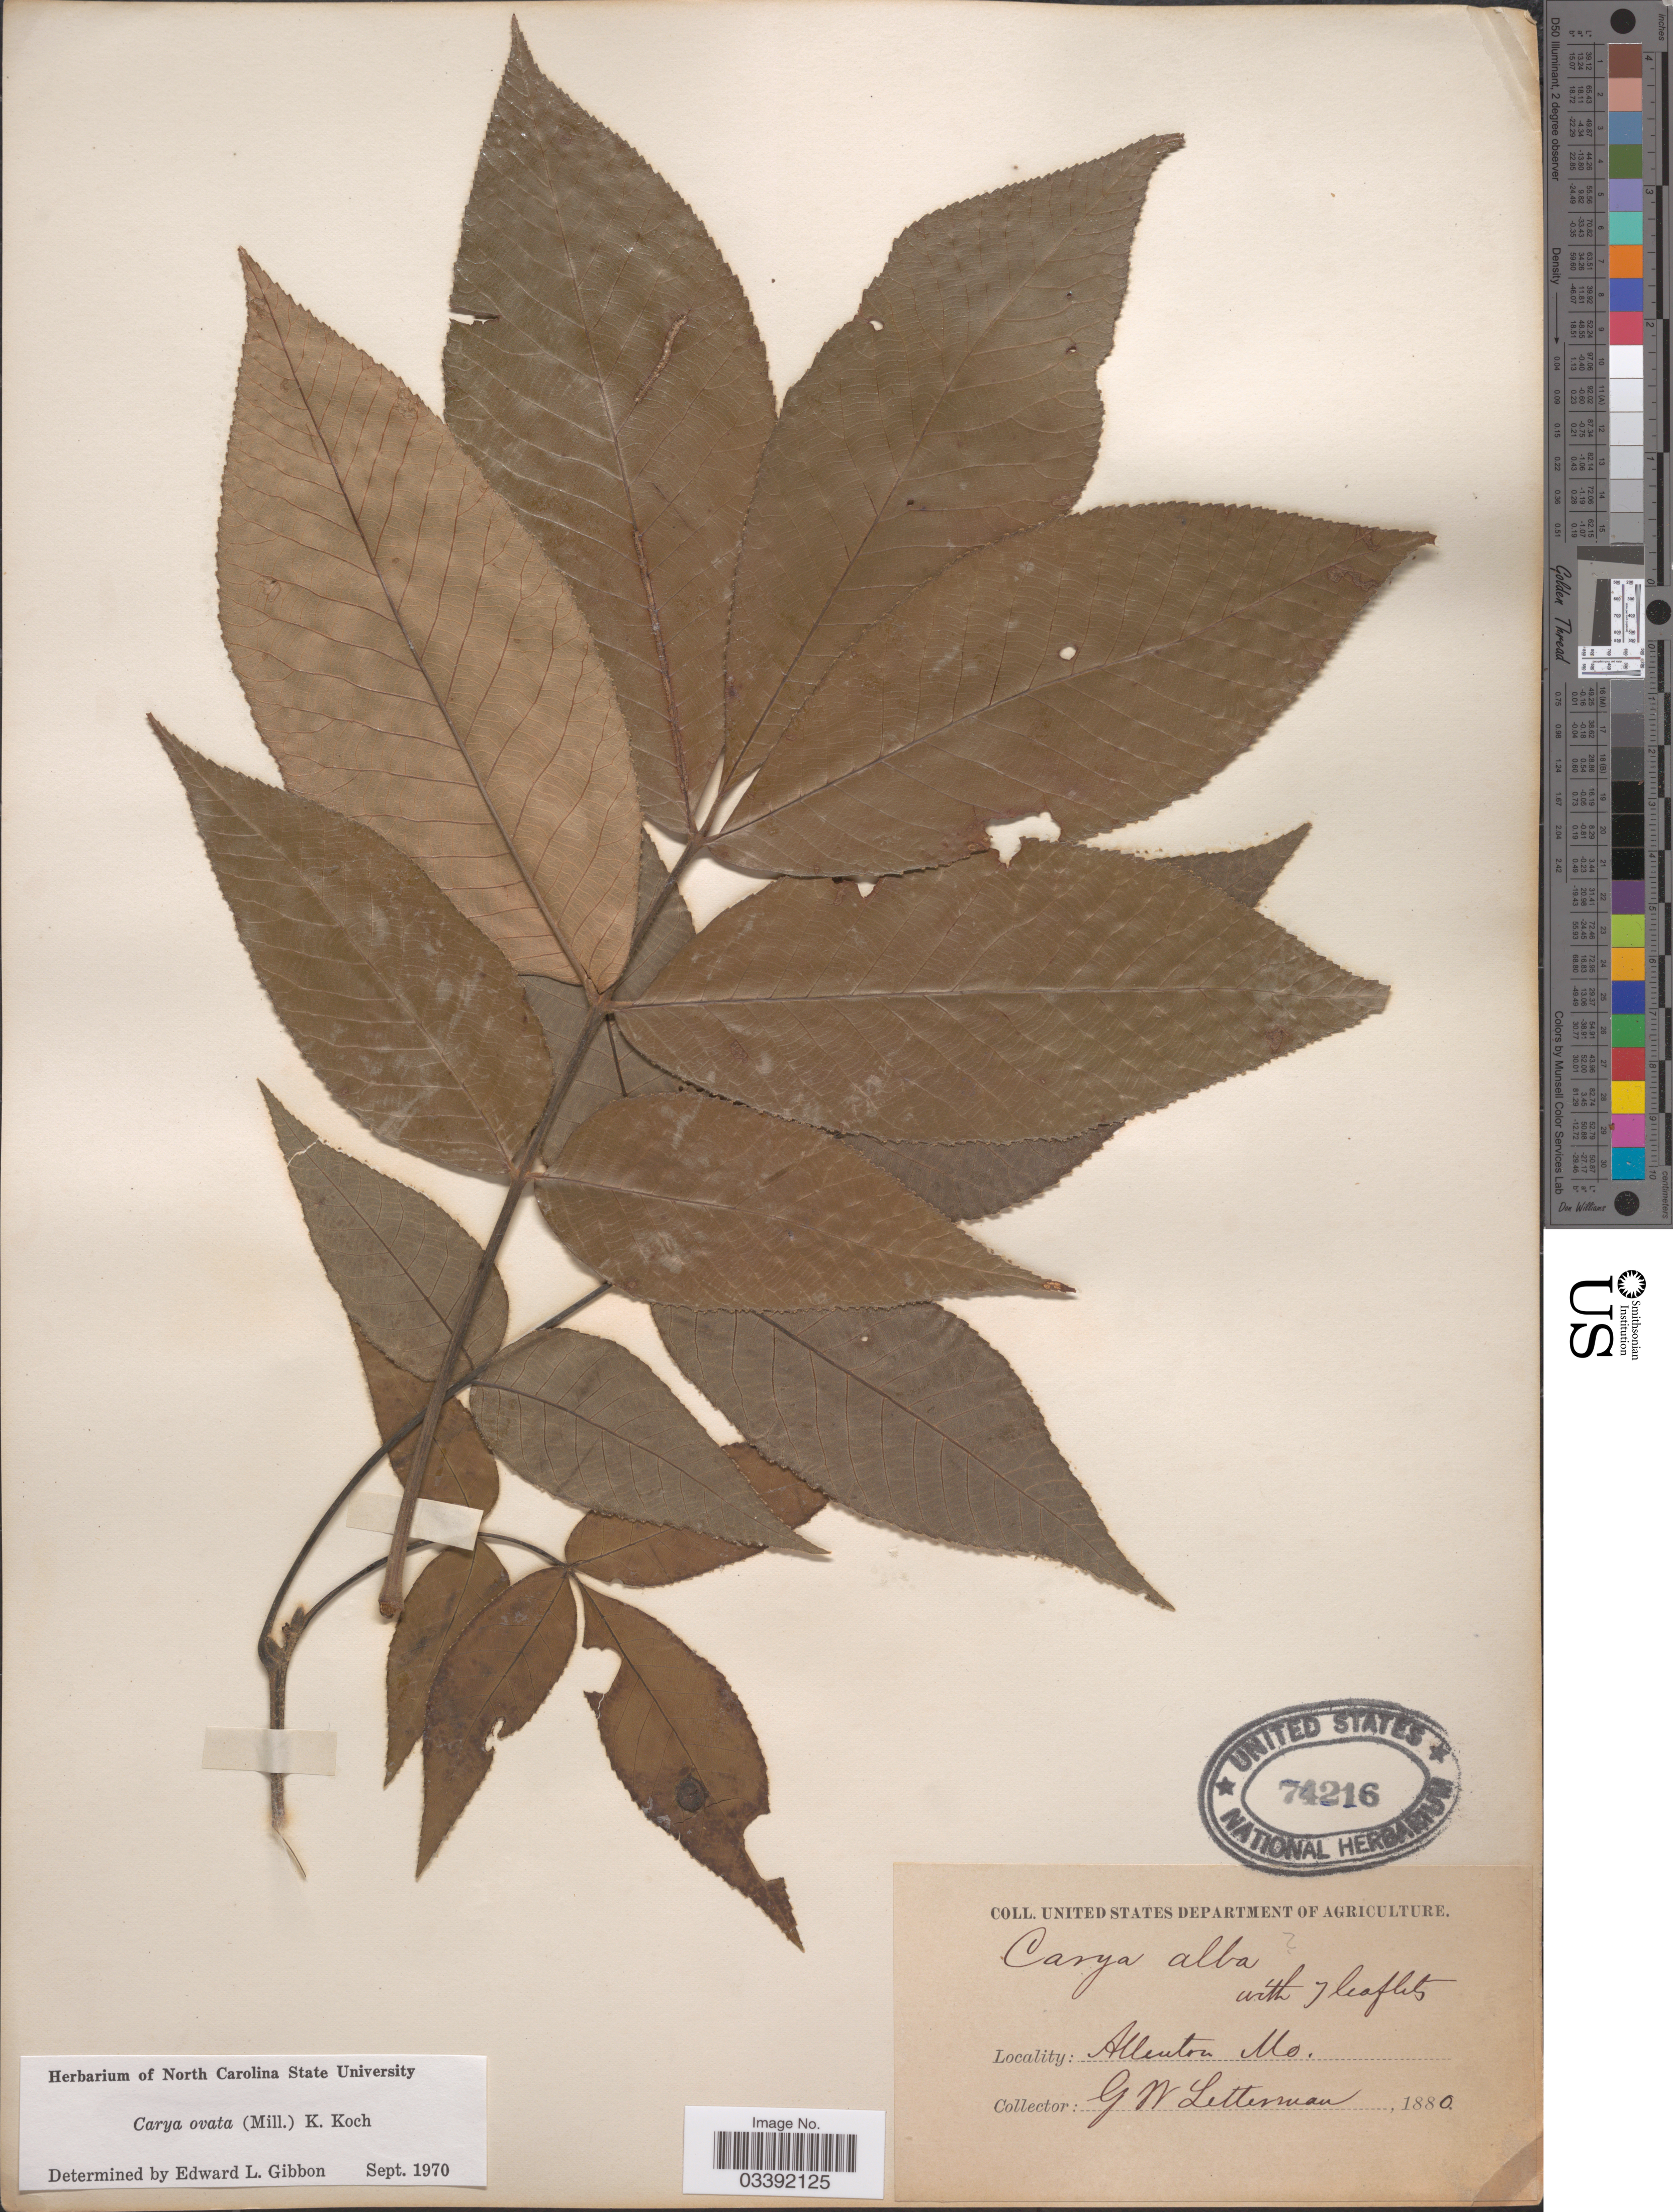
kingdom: Plantae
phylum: Tracheophyta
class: Magnoliopsida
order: Fagales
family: Juglandaceae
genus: Carya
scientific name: Carya ovata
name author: (Mill.) K. Koch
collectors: G. W. Letterman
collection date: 1880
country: United States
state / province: Missouri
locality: Allenton.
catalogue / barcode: US 74216